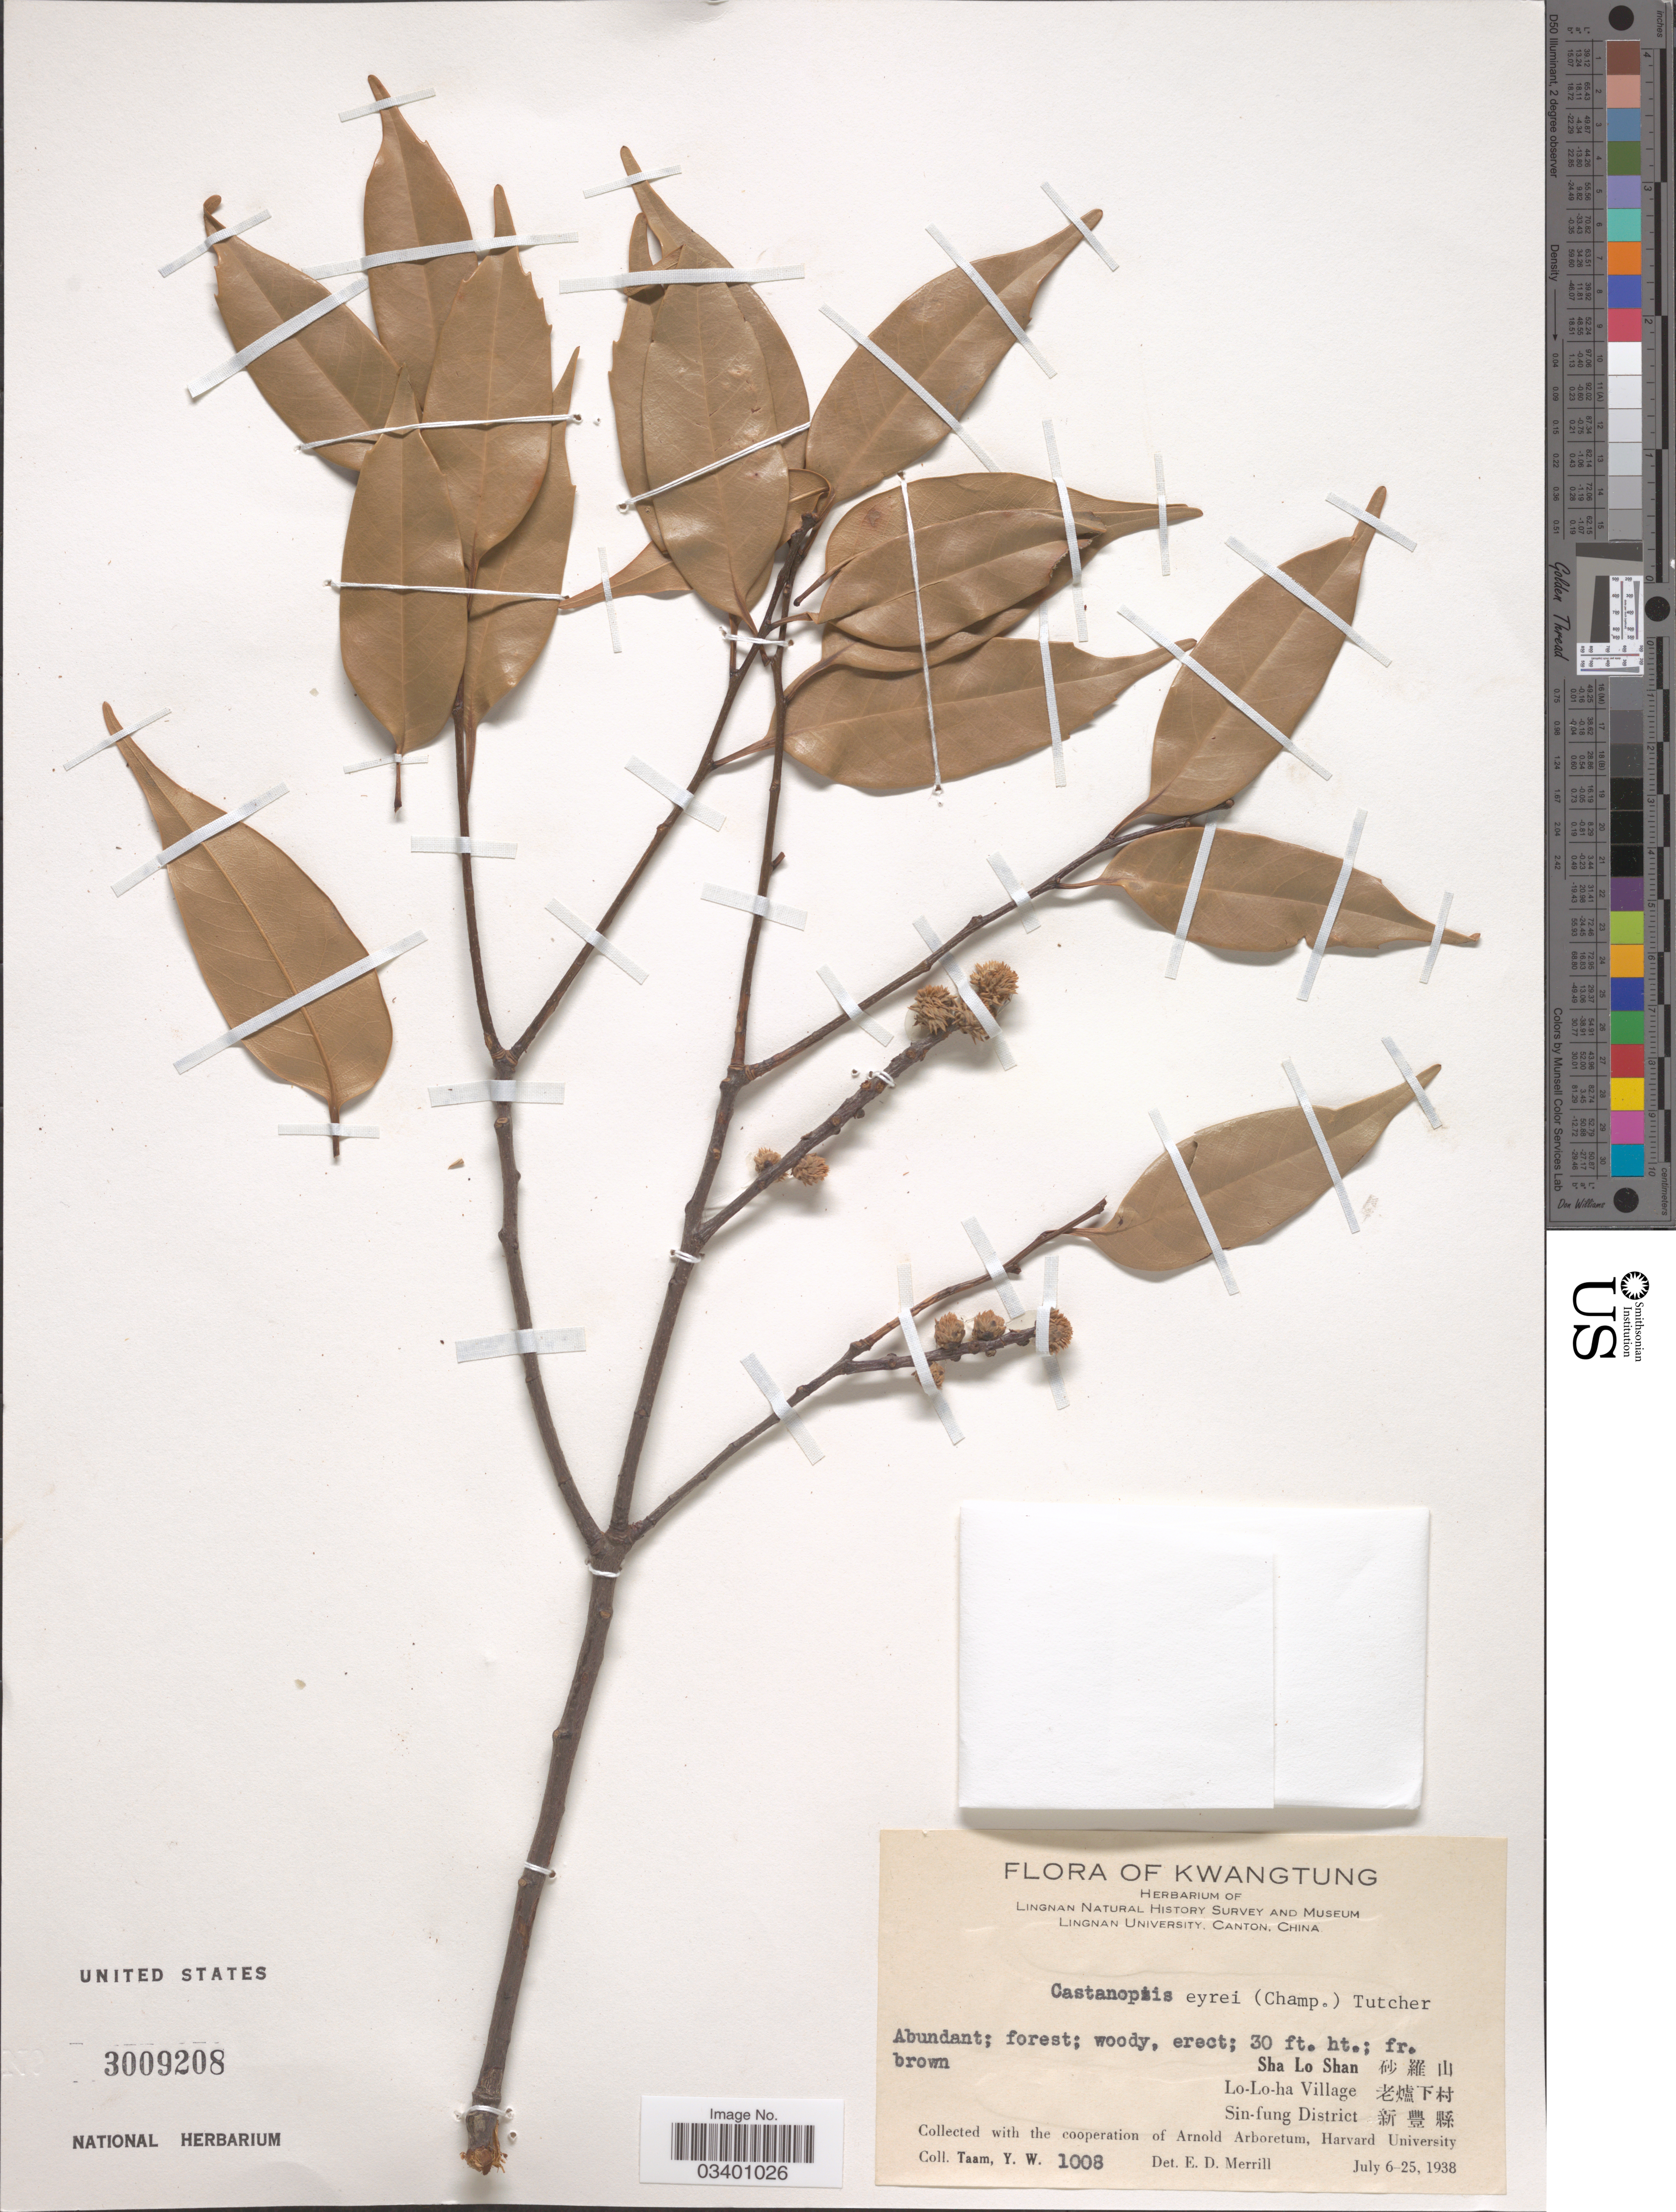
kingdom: Plantae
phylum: Tracheophyta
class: Magnoliopsida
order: Fagales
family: Fagaceae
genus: Castanopsis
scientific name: Castanopsis eyrei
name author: Tutcher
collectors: Y. W. Taam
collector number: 1008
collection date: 1938-07-06/1938-07-25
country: China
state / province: Guangdong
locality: Kwangtung. Sha Lo Shan X, Lo-Lo-ha Village X, Sin-fung District X.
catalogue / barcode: US 3009208